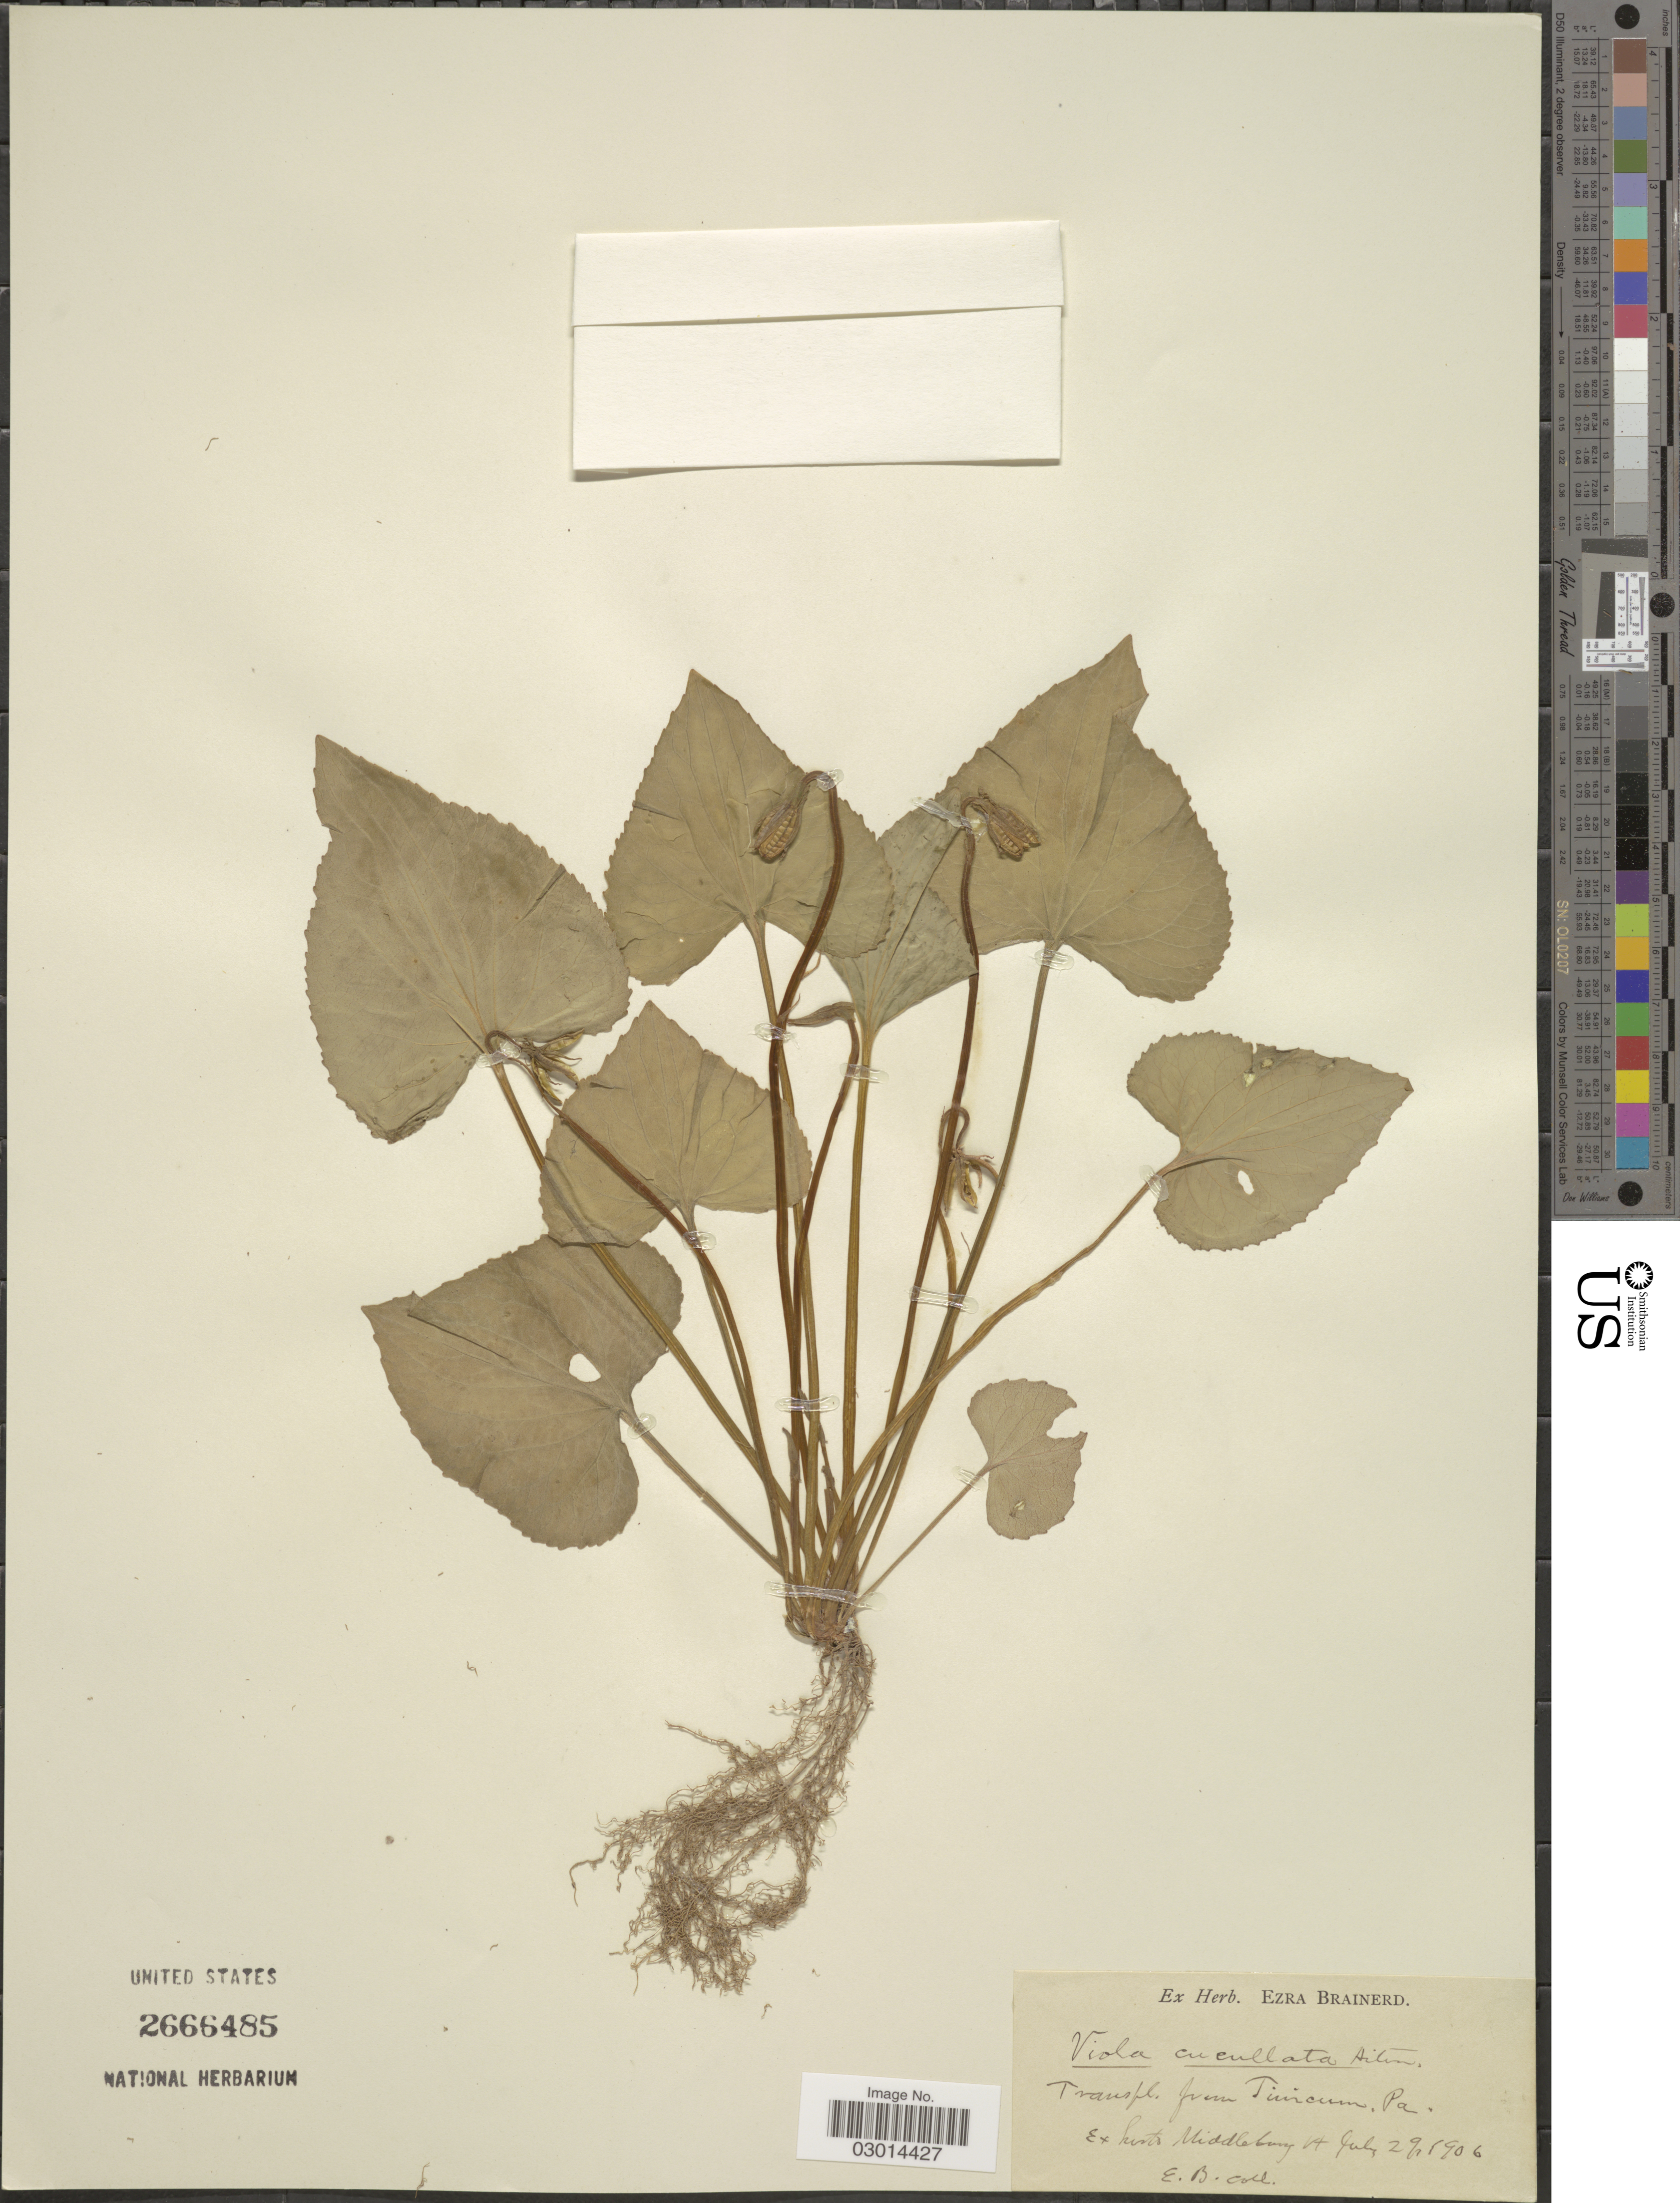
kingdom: Plantae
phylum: Tracheophyta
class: Magnoliopsida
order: Malpighiales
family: Violaceae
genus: Viola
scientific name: Viola cucullata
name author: Aiton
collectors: E. Brainerd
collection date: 1906-07-29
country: United States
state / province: Vermont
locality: Ex horto Middlebury.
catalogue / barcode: US 2666485